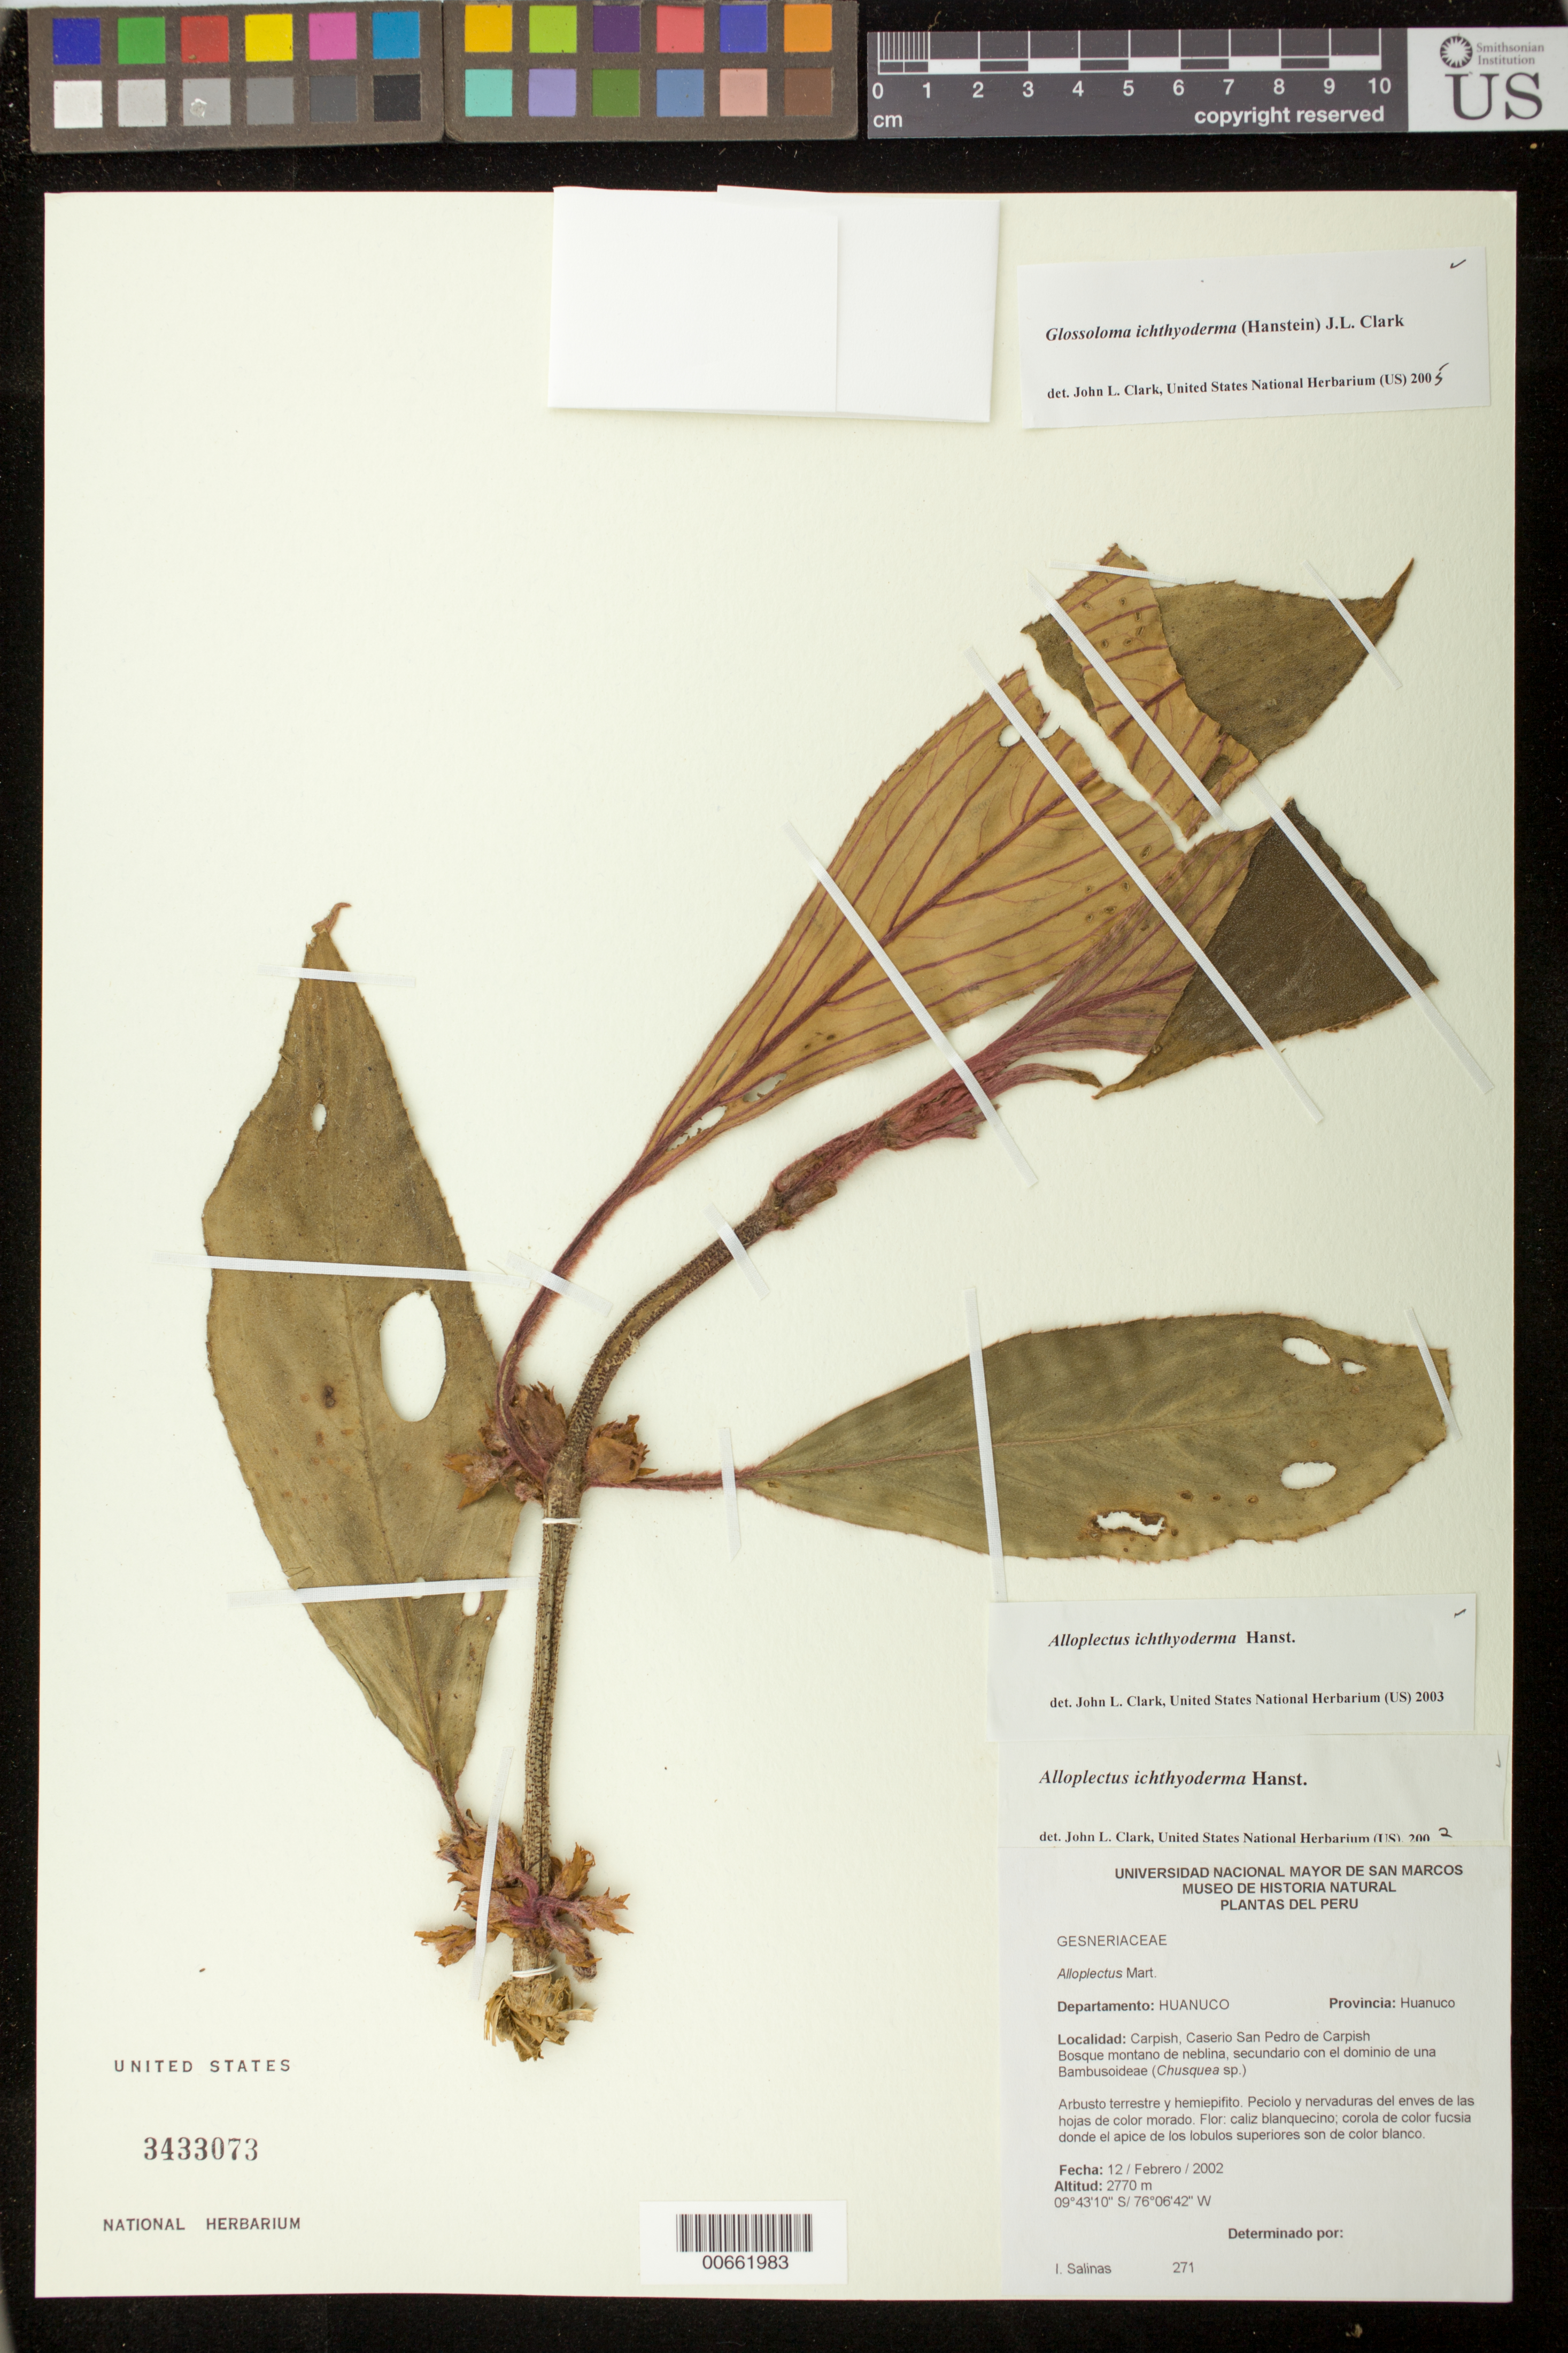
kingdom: Plantae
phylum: Tracheophyta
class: Magnoliopsida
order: Lamiales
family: Gesneriaceae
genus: Glossoloma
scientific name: Glossoloma ichthyoderma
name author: (Hanst.) J.L. Clark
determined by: Clark, J. L.; Skog, Laurence E.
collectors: I. Salinas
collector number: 271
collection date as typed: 12 Feb 2002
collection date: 2002-02-12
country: Peru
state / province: Huánuco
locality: Prov. Huanuco, Carpish, Caserio San Pedro de Carpish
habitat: Bosque montano de neblina, secundario con el dominio de una Bambusoideae (Chusquea sp.)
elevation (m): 2770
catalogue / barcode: US 3433073